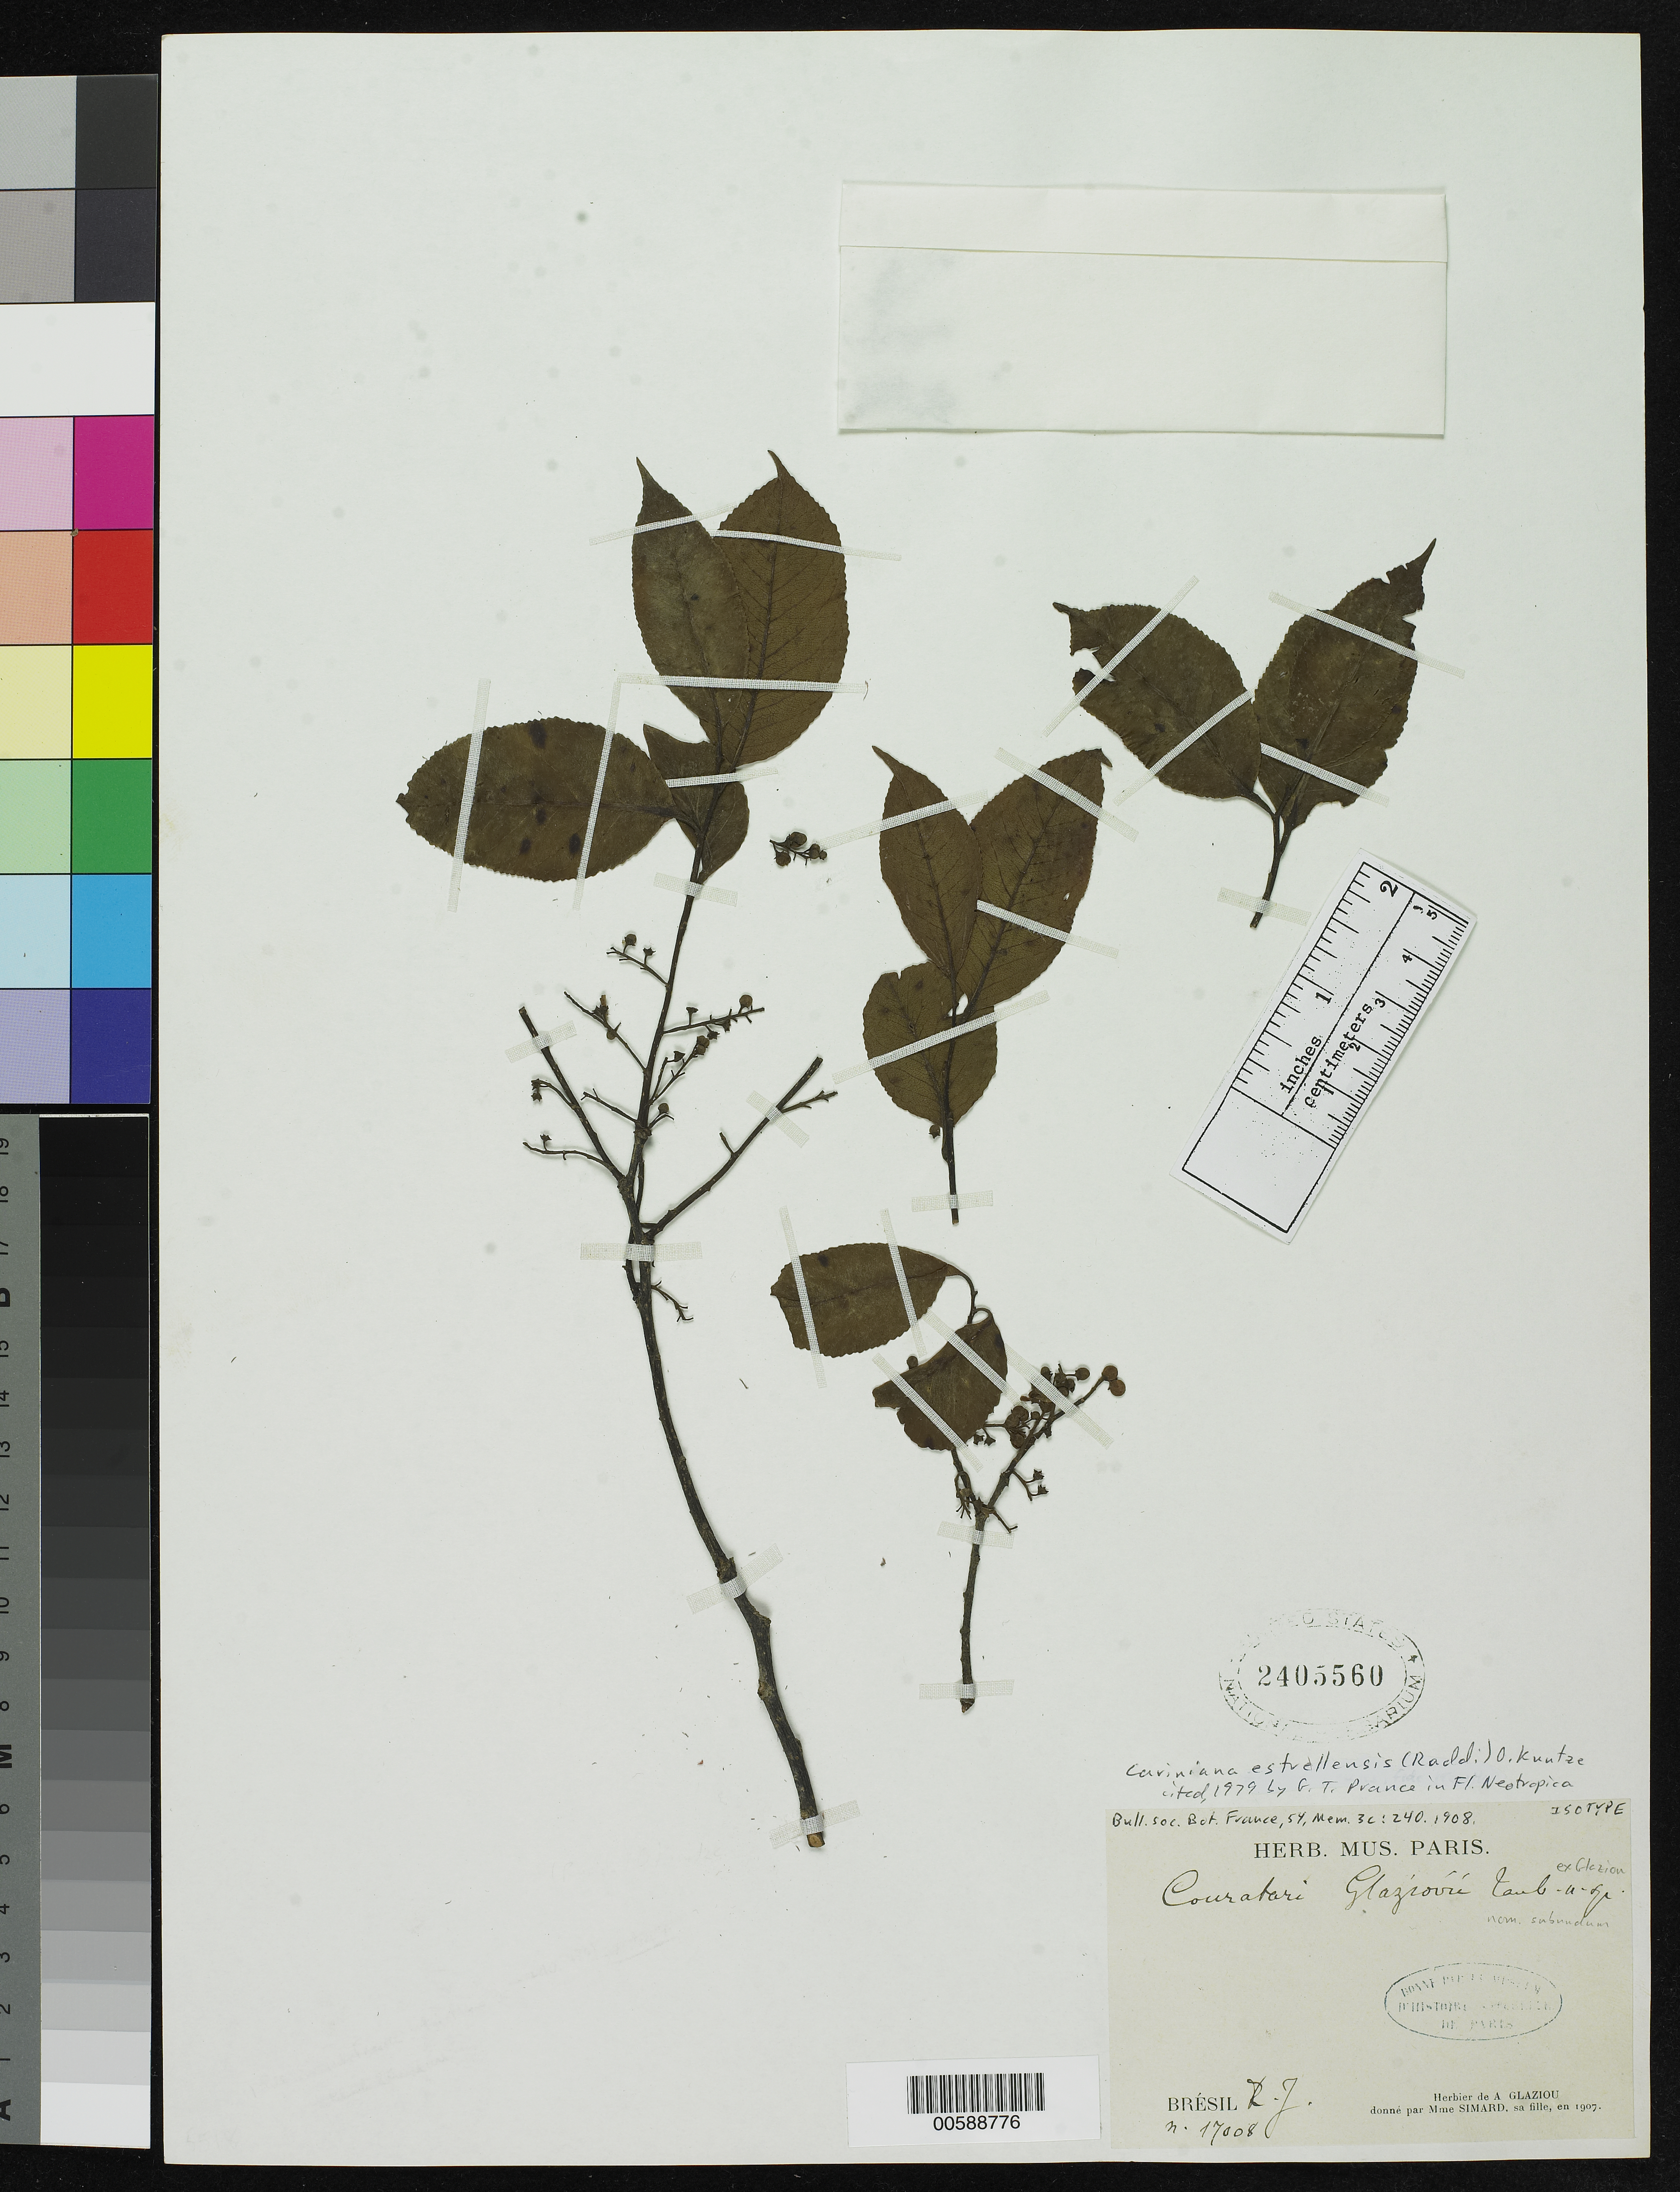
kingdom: Plantae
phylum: Tracheophyta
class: Magnoliopsida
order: Ericales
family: Lecythidaceae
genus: Couratari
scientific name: Couratari glaziovii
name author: Taub.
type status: Isotype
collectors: A. F. M. Glaziou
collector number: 17008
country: Brazil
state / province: Rio de Janeiro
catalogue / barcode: US 2405560